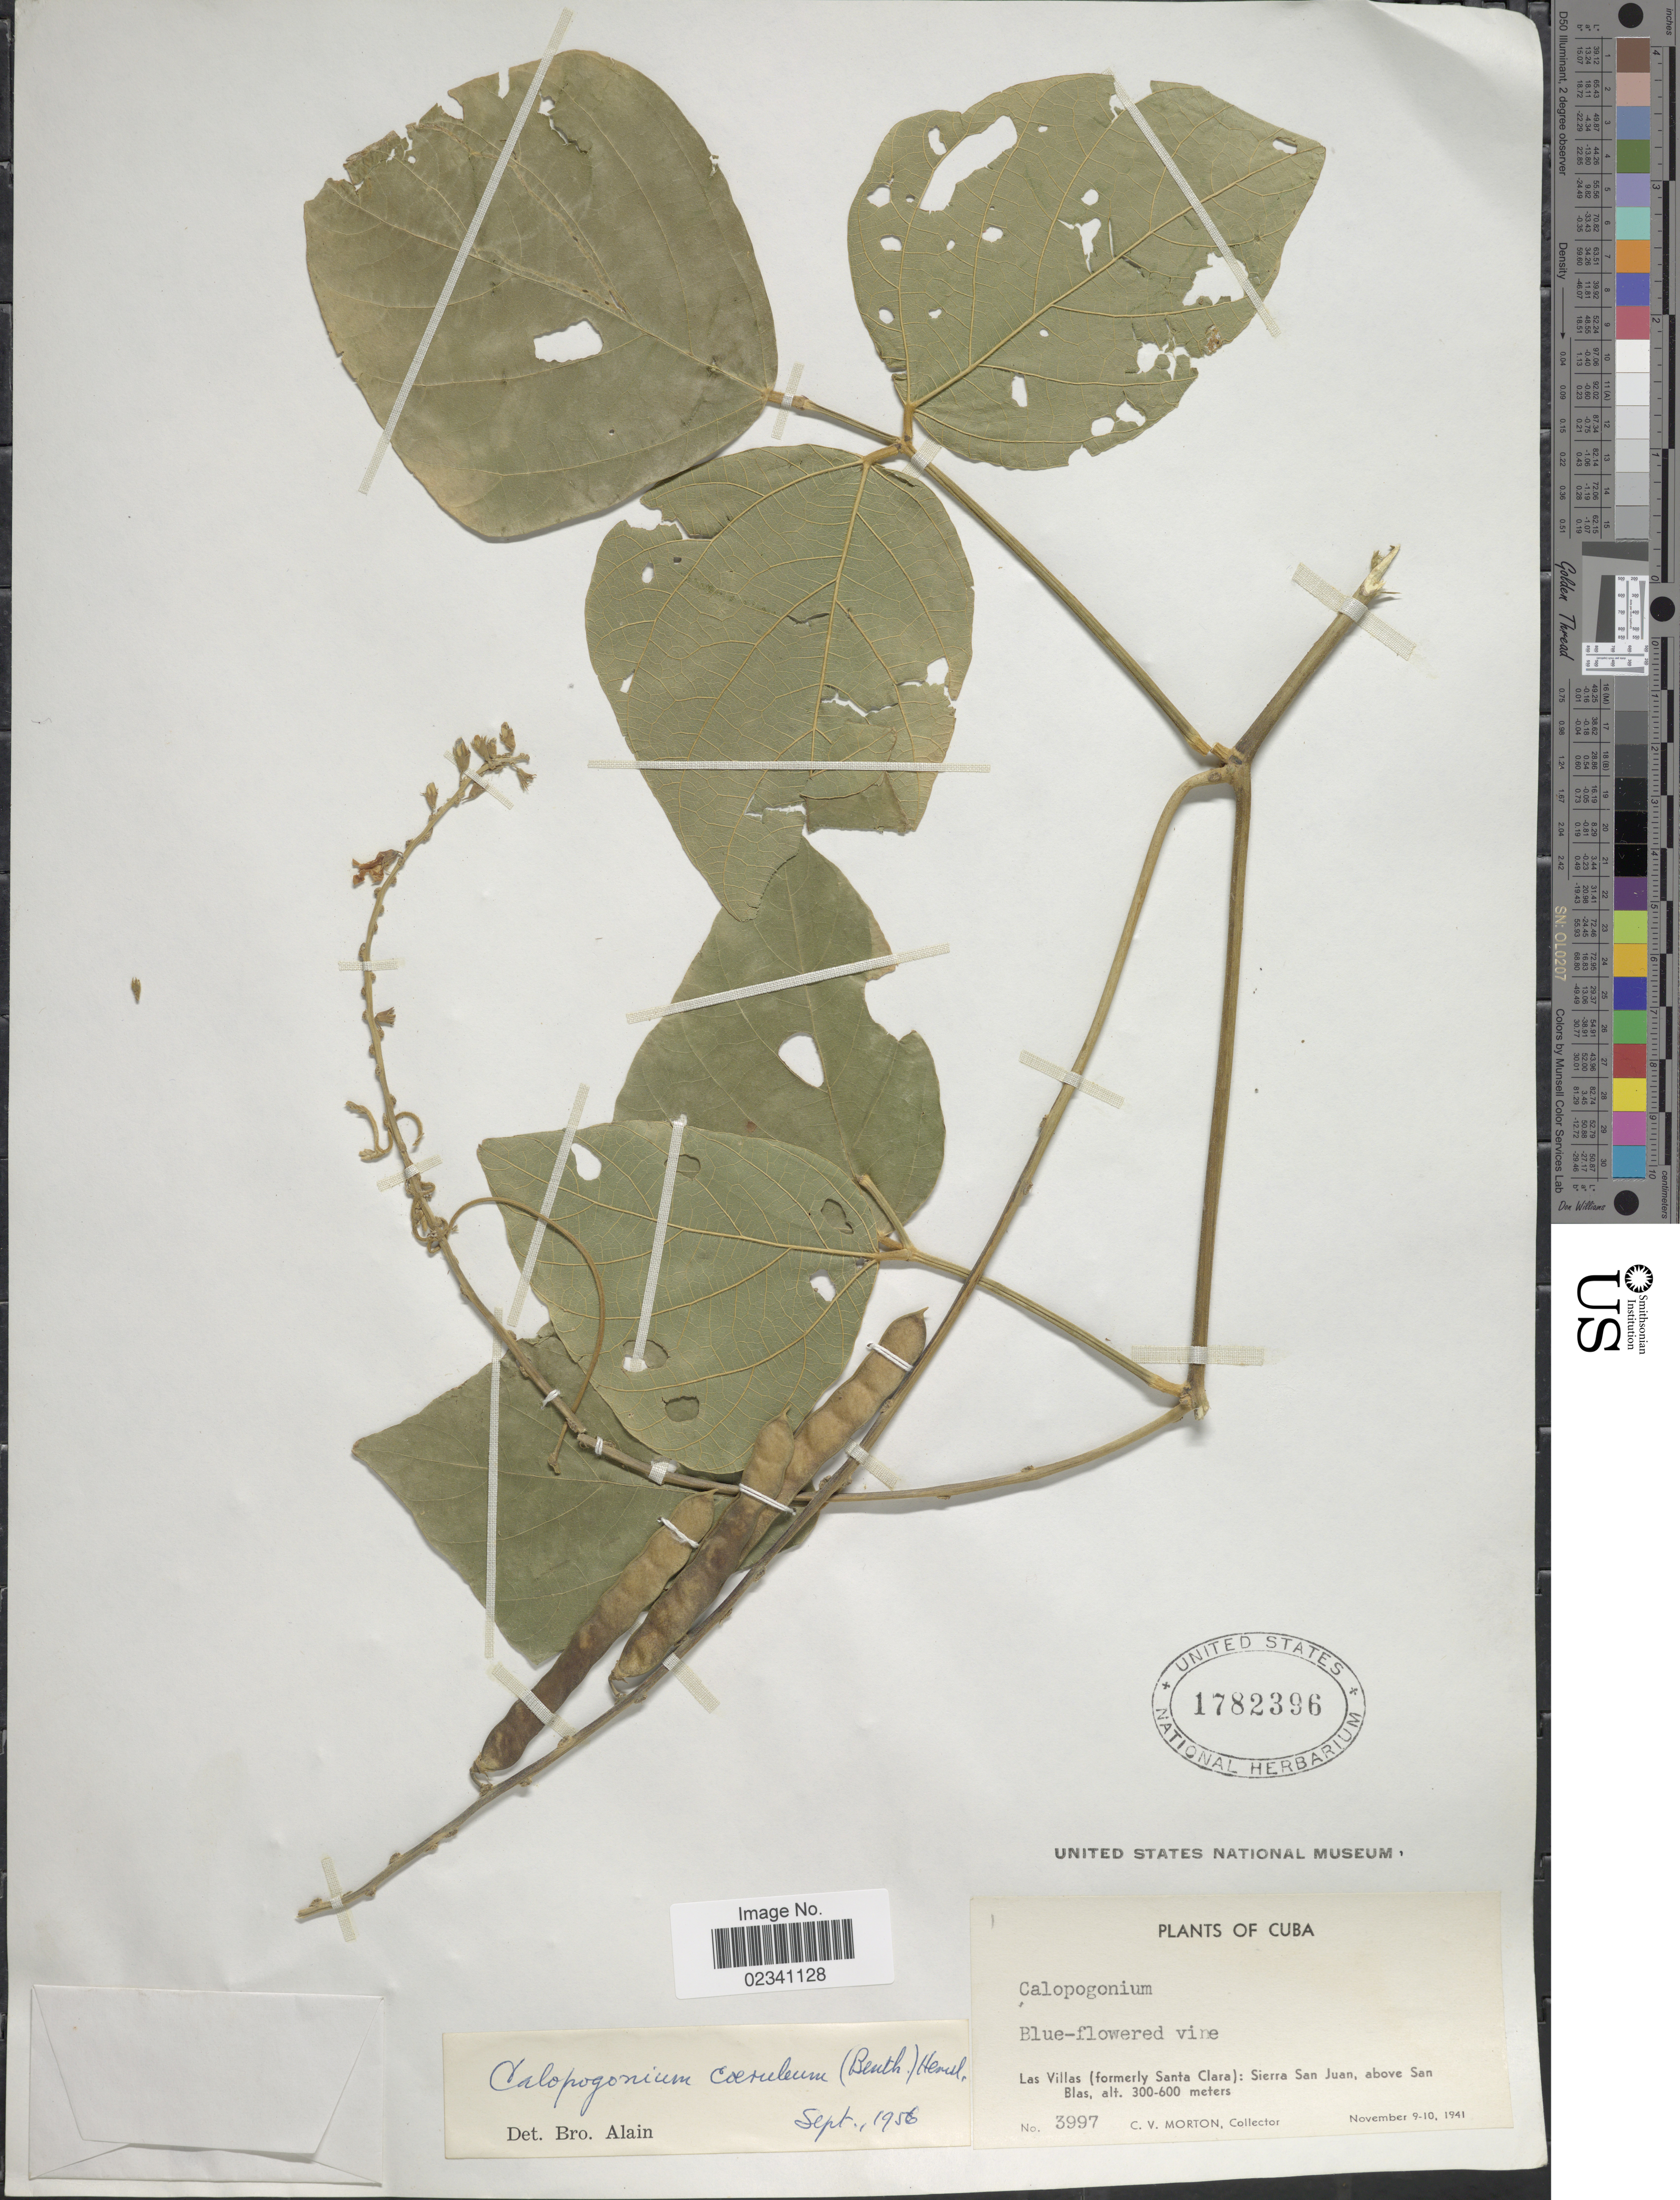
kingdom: Plantae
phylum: Tracheophyta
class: Magnoliopsida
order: Fabales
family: Fabaceae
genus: Calopogonium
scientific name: Calopogonium caeruleum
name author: (Benth.) C. Wright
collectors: C. V. Morton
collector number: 3997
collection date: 1941-11-09/1941-11-10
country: Cuba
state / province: Las Villas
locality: Las Villas (formerly Santa Clara): Sierra San Juan, above San Blas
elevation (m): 300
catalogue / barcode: US 1782396